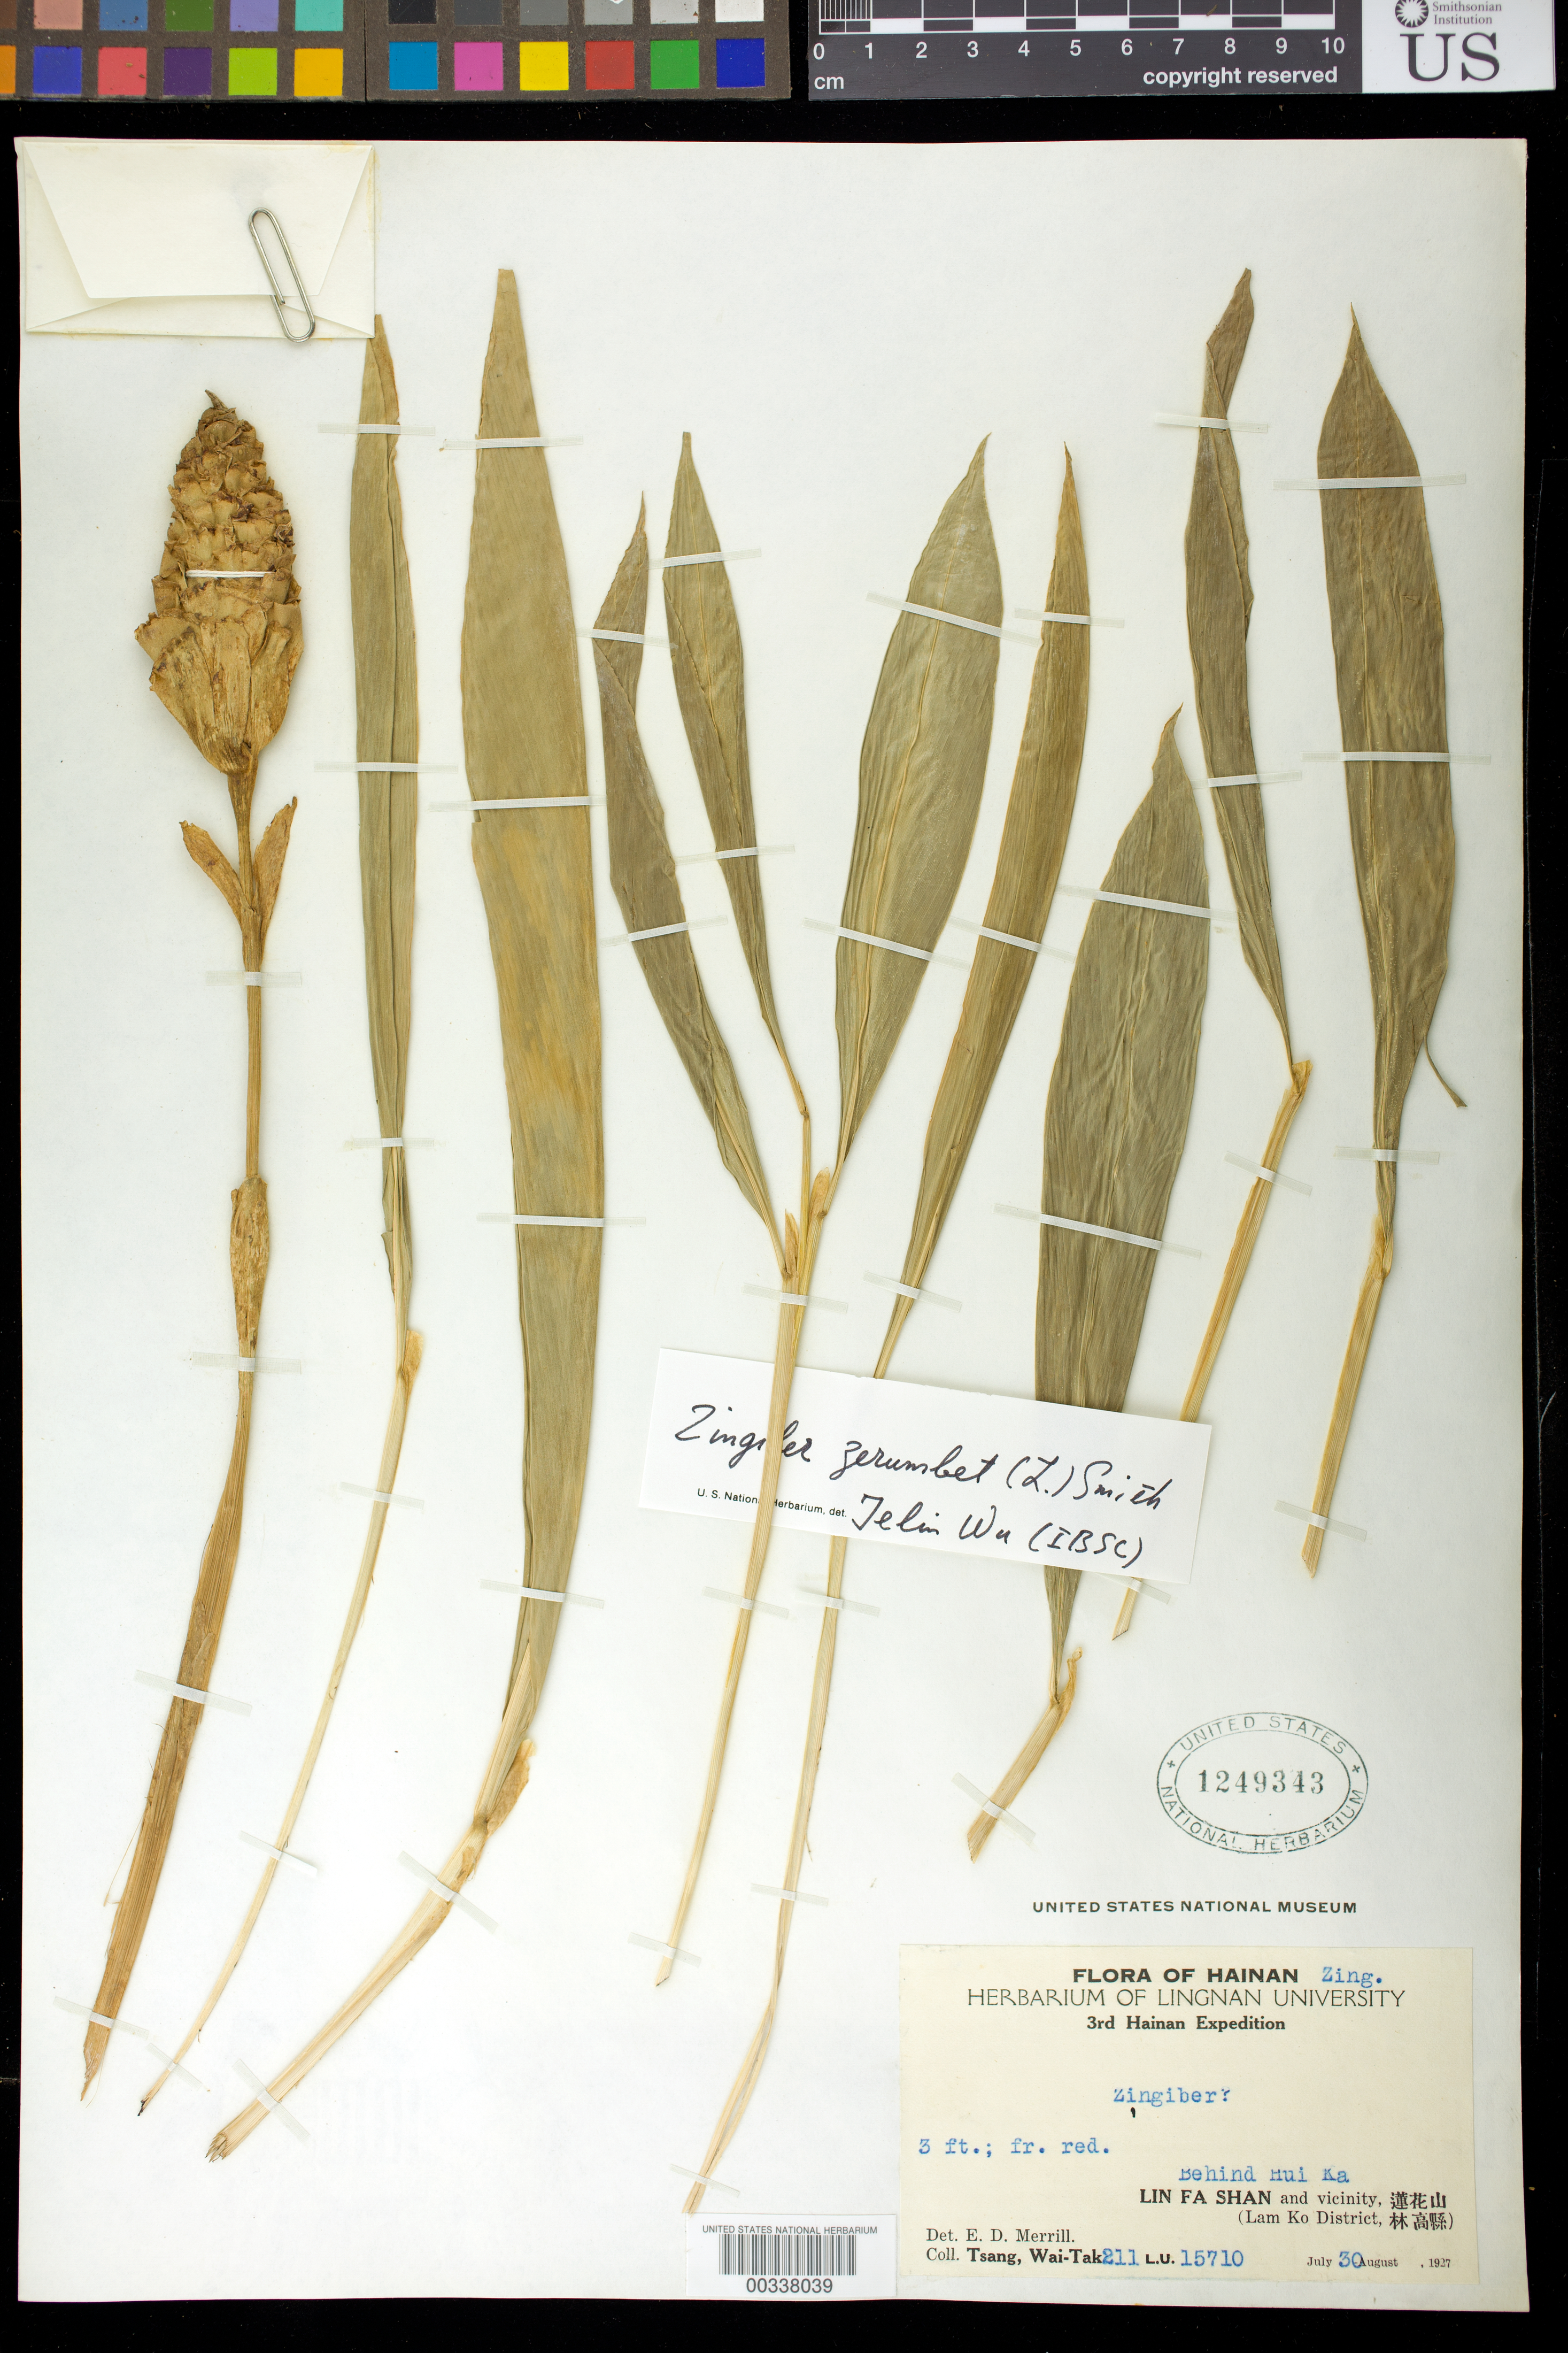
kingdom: Plantae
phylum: Tracheophyta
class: Liliopsida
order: Zingiberales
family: Zingiberaceae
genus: Zingiber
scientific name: Zingiber zerumbet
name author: (L.) Sm.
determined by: Wu, Te-Ling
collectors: W. T. Tsang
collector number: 211 / L.u. 15710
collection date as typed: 30 Jul 1927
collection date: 1927-07-30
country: China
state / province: Hainan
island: Hainan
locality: Flora of hainan, behind hui ka, lin fa shan and vicinity, (lam ko dist)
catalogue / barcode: US 1249343